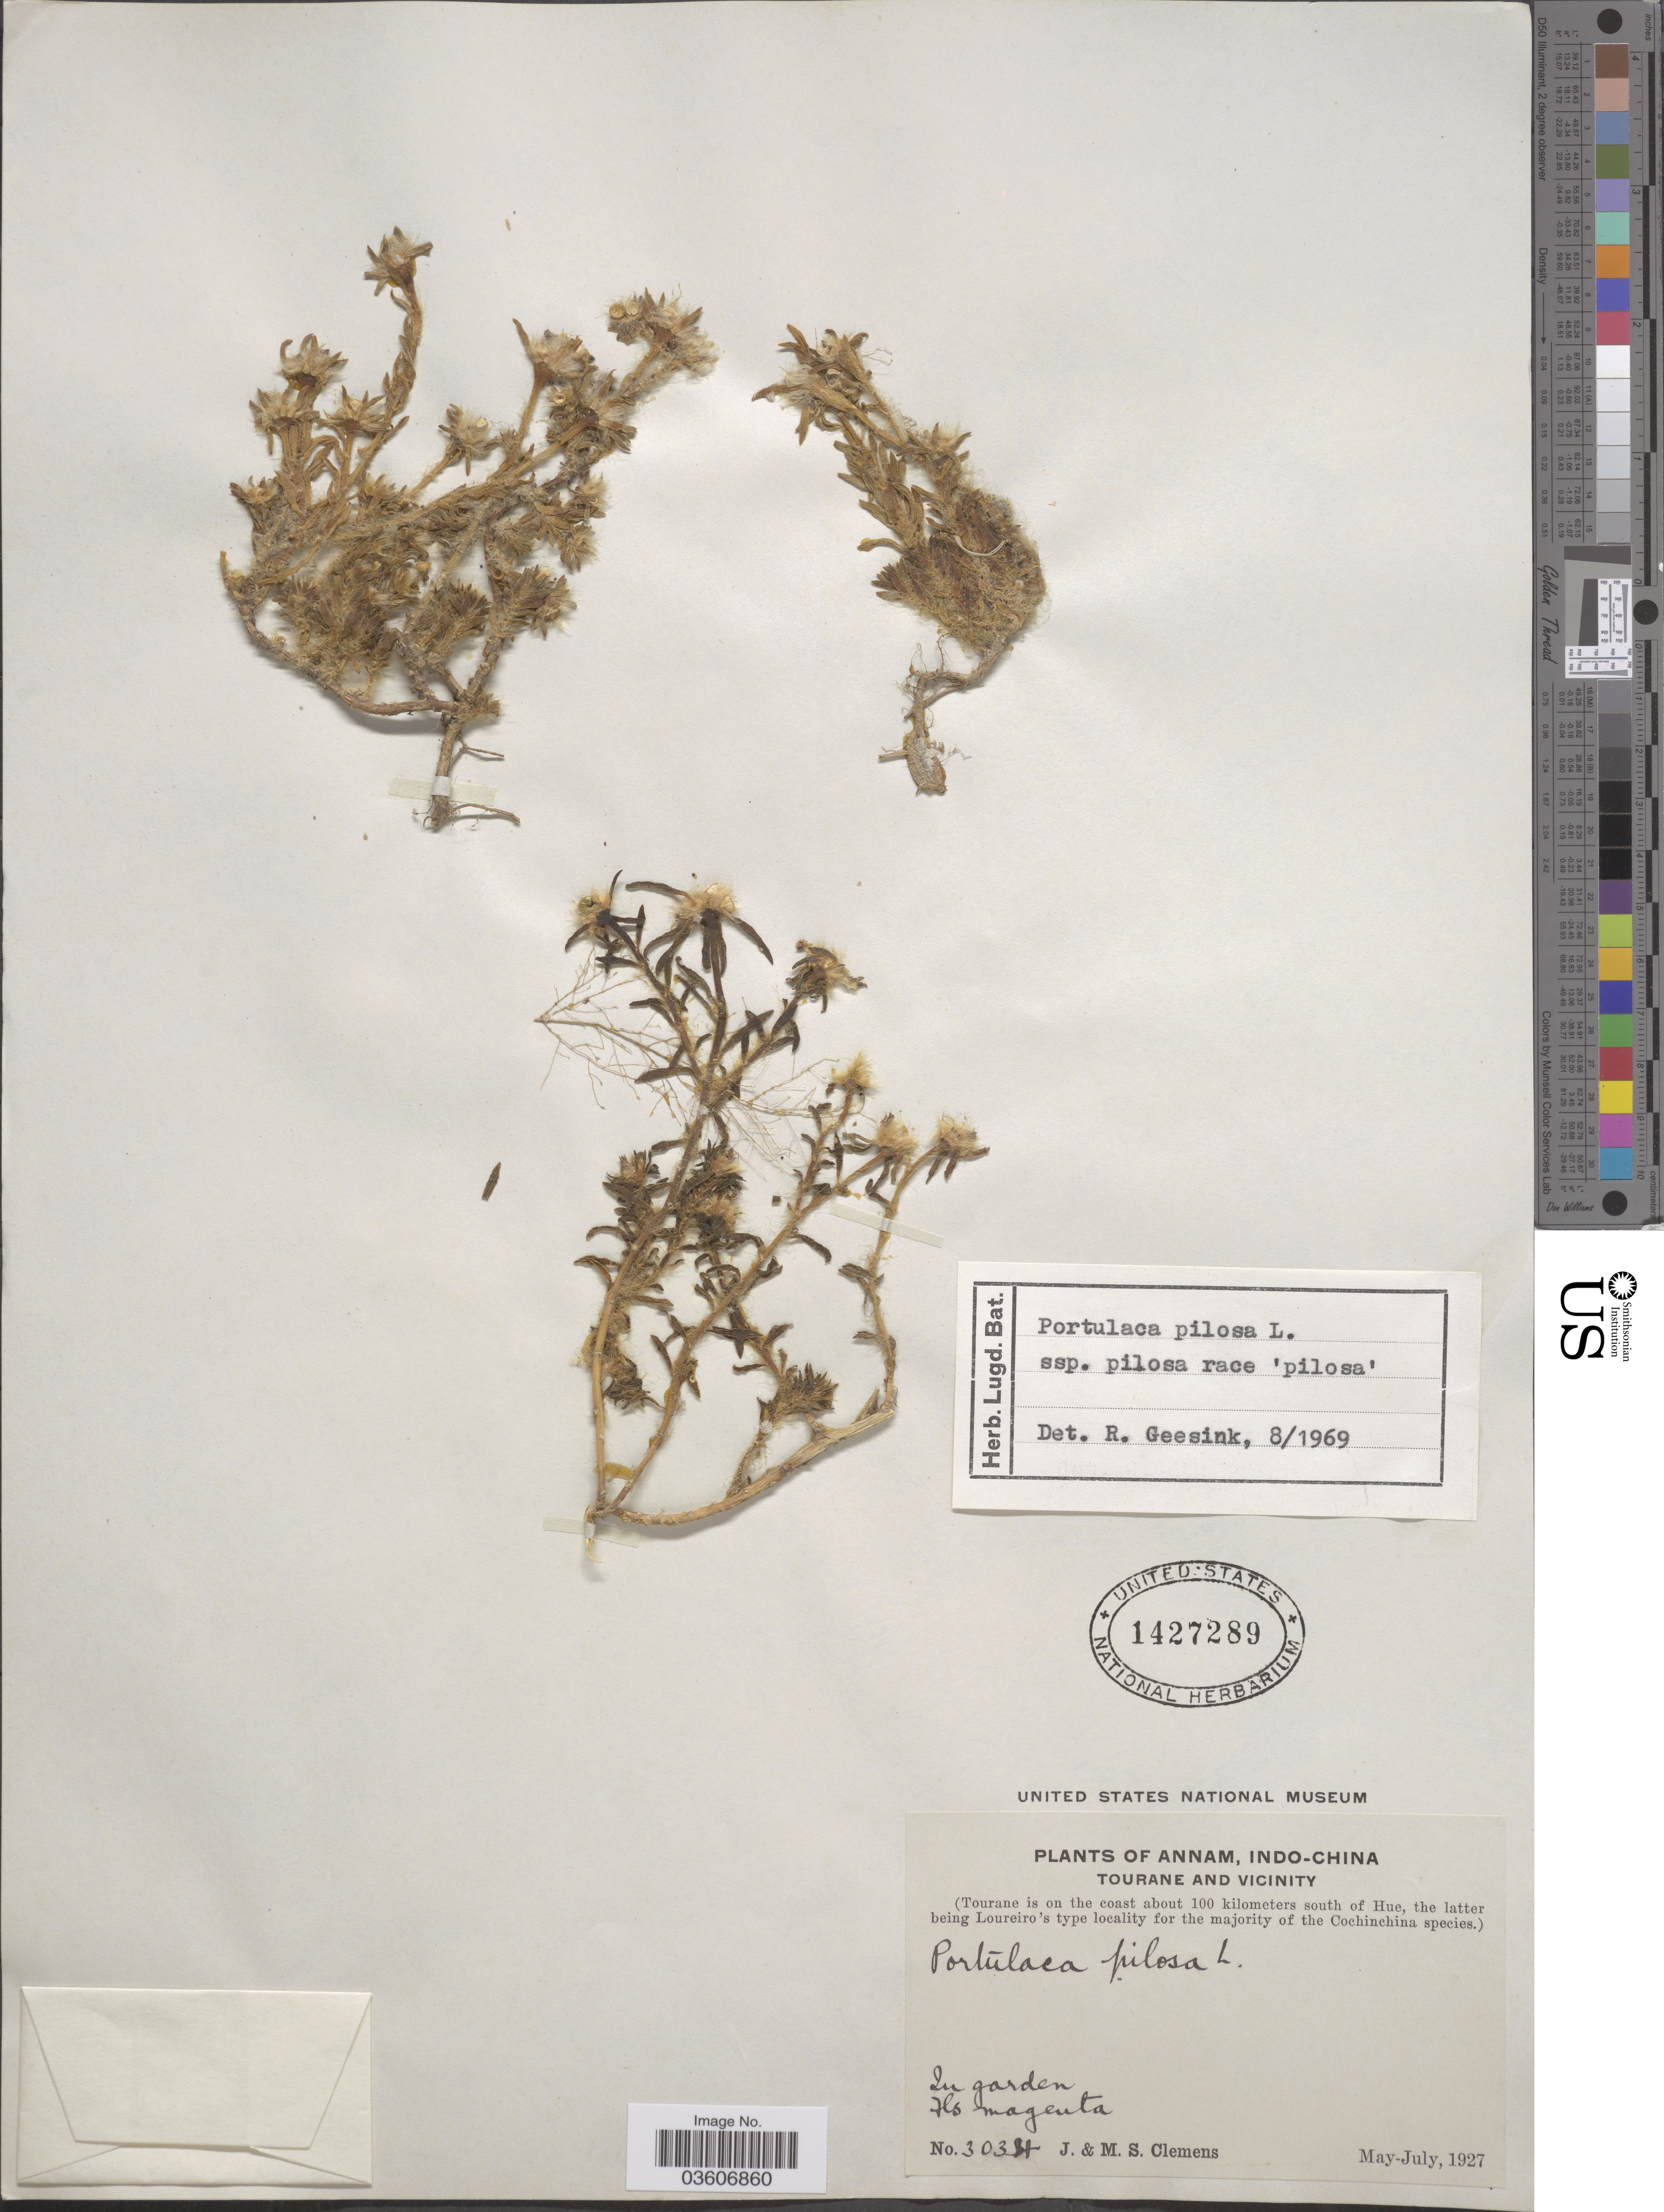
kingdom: Plantae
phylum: Tracheophyta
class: Magnoliopsida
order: Caryophyllales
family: Portulacaceae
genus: Portulaca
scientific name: Portulaca pilosa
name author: L.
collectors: J. Clemens & M. S. Clemens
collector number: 3034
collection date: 1927-05/1927-07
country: Vietnam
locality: Annam, Indo-China. Tourane and vicinity. (Tourane is on the coast about 100 kilometers south of Hue). In garden.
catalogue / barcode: US 1427289